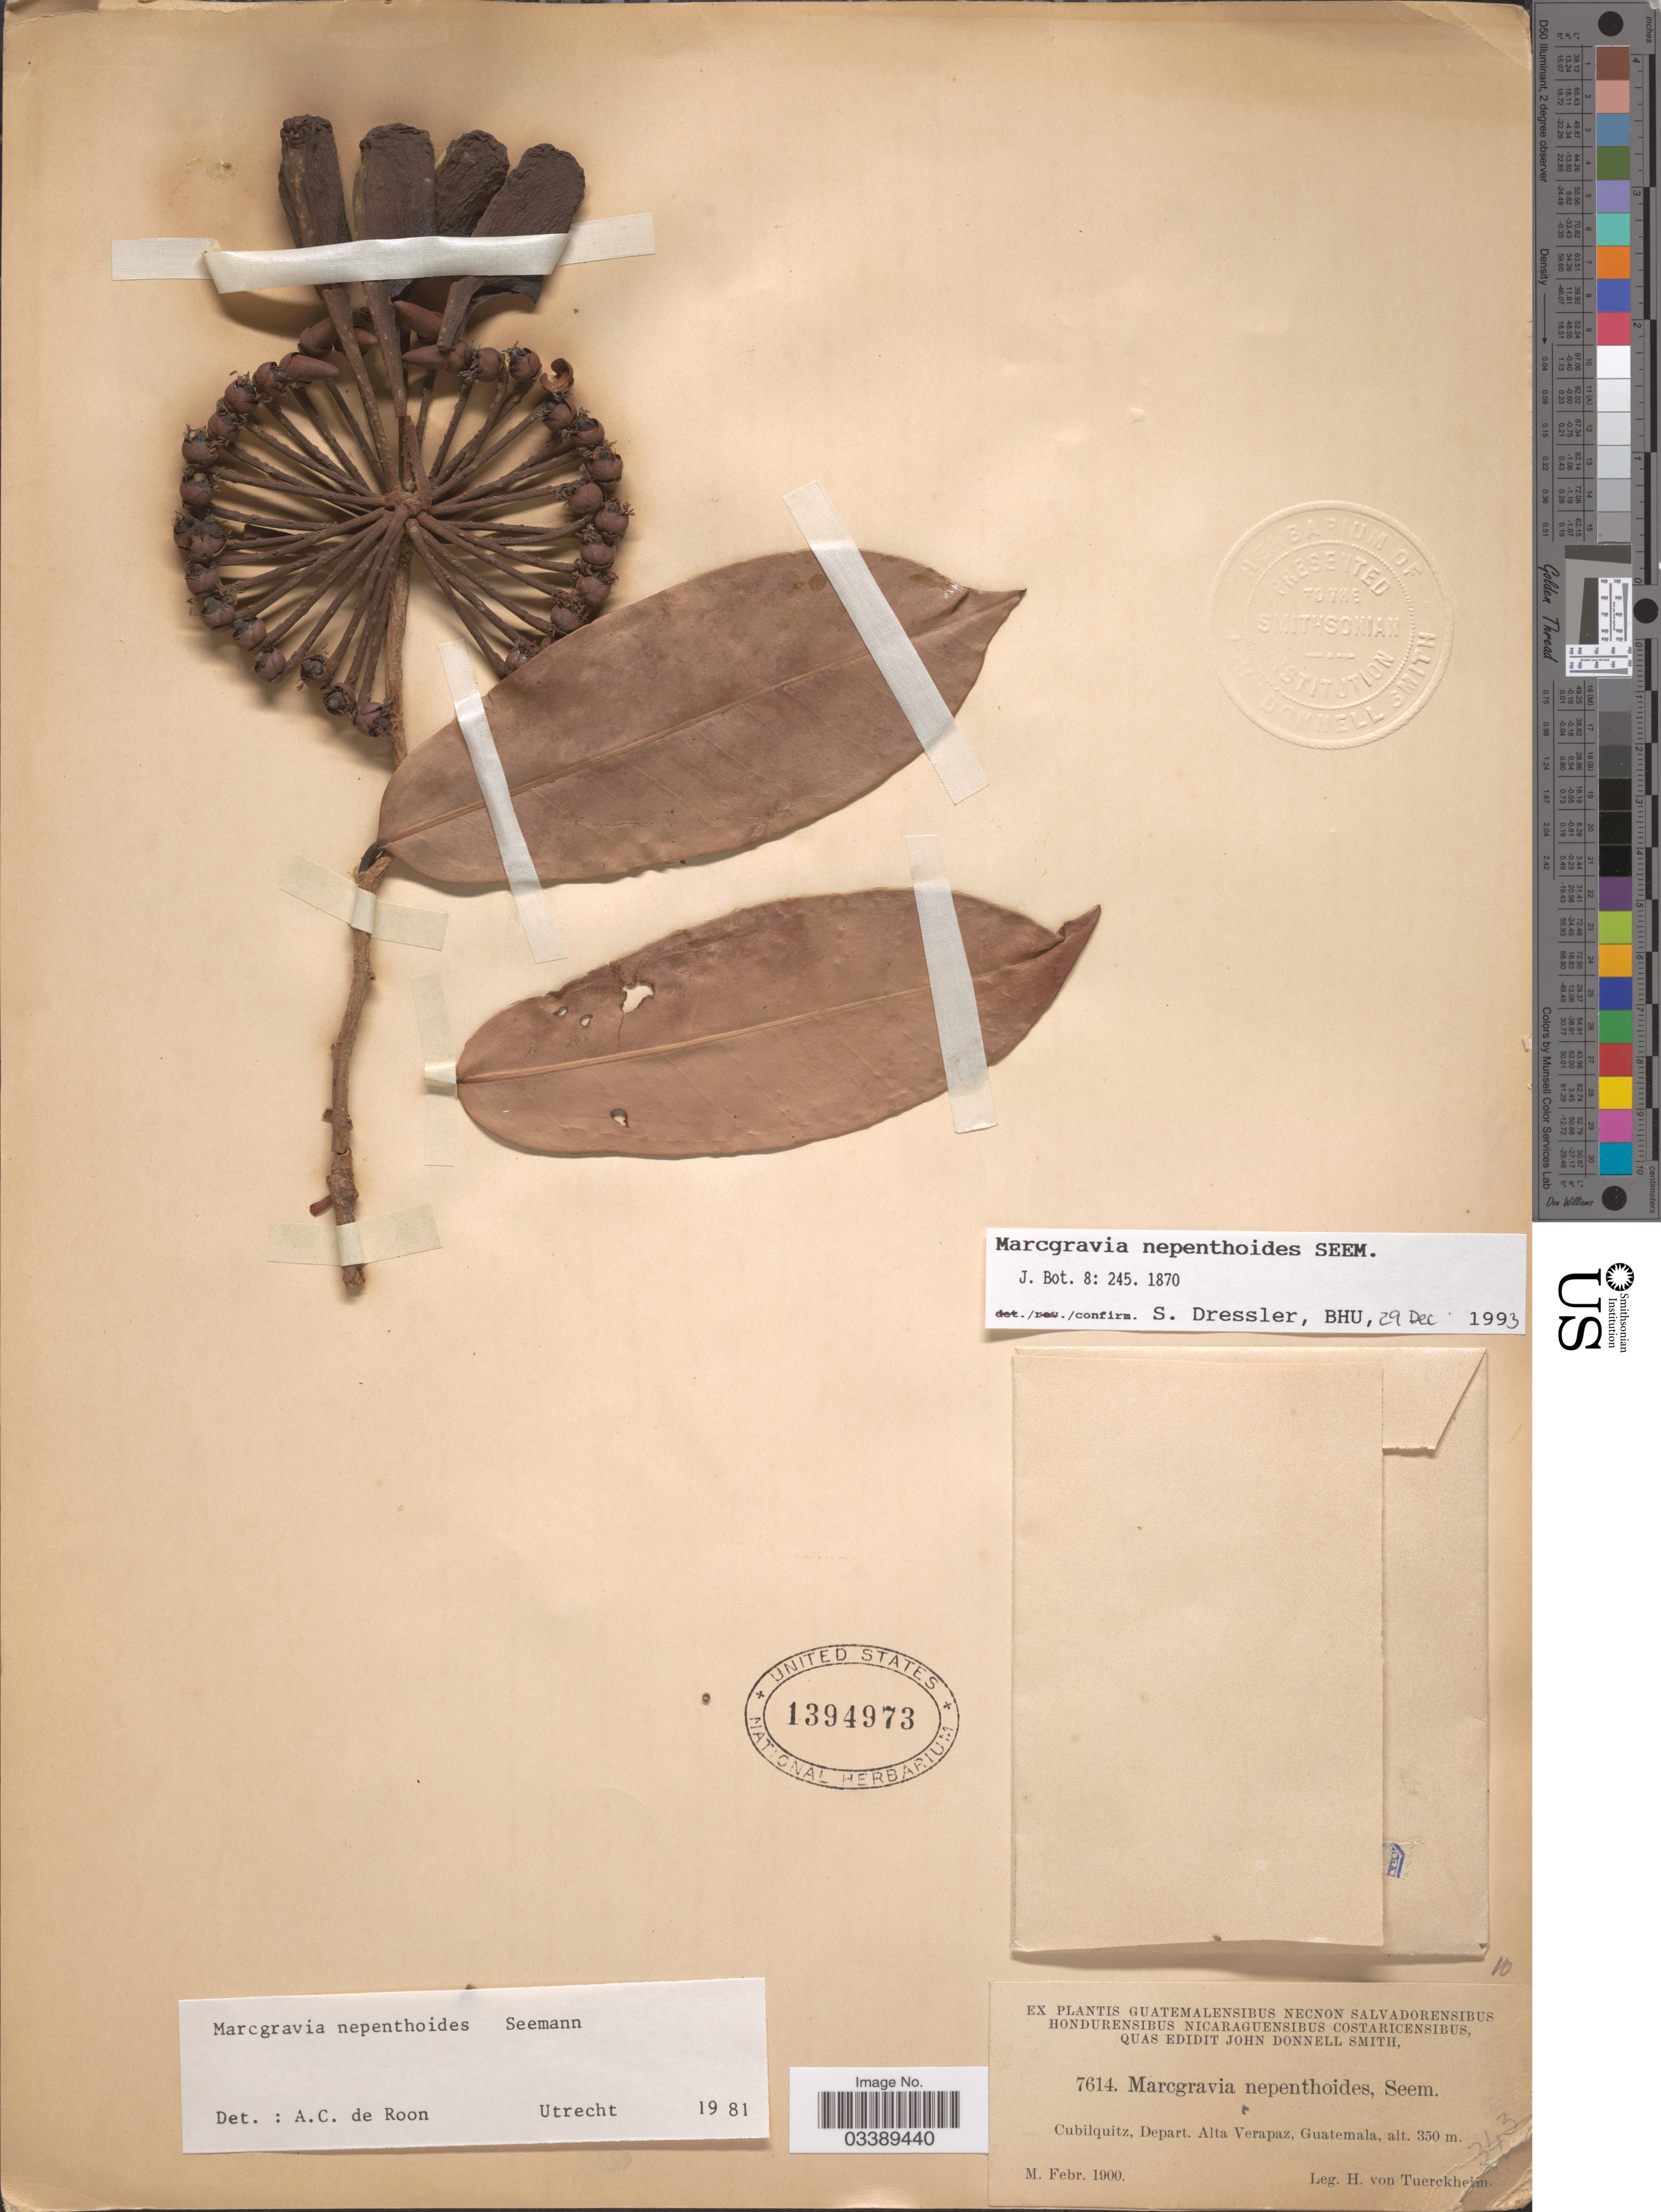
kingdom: Plantae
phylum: Tracheophyta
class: Magnoliopsida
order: Ericales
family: Marcgraviaceae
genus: Marcgravia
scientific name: Marcgravia nepenthoides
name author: Seem.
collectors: H. von Türckheim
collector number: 7614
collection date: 1900-02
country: Guatemala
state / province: Alta Verapaz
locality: Cubilquitz, Depart. Alta Verapaz.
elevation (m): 350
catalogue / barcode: US 1394973